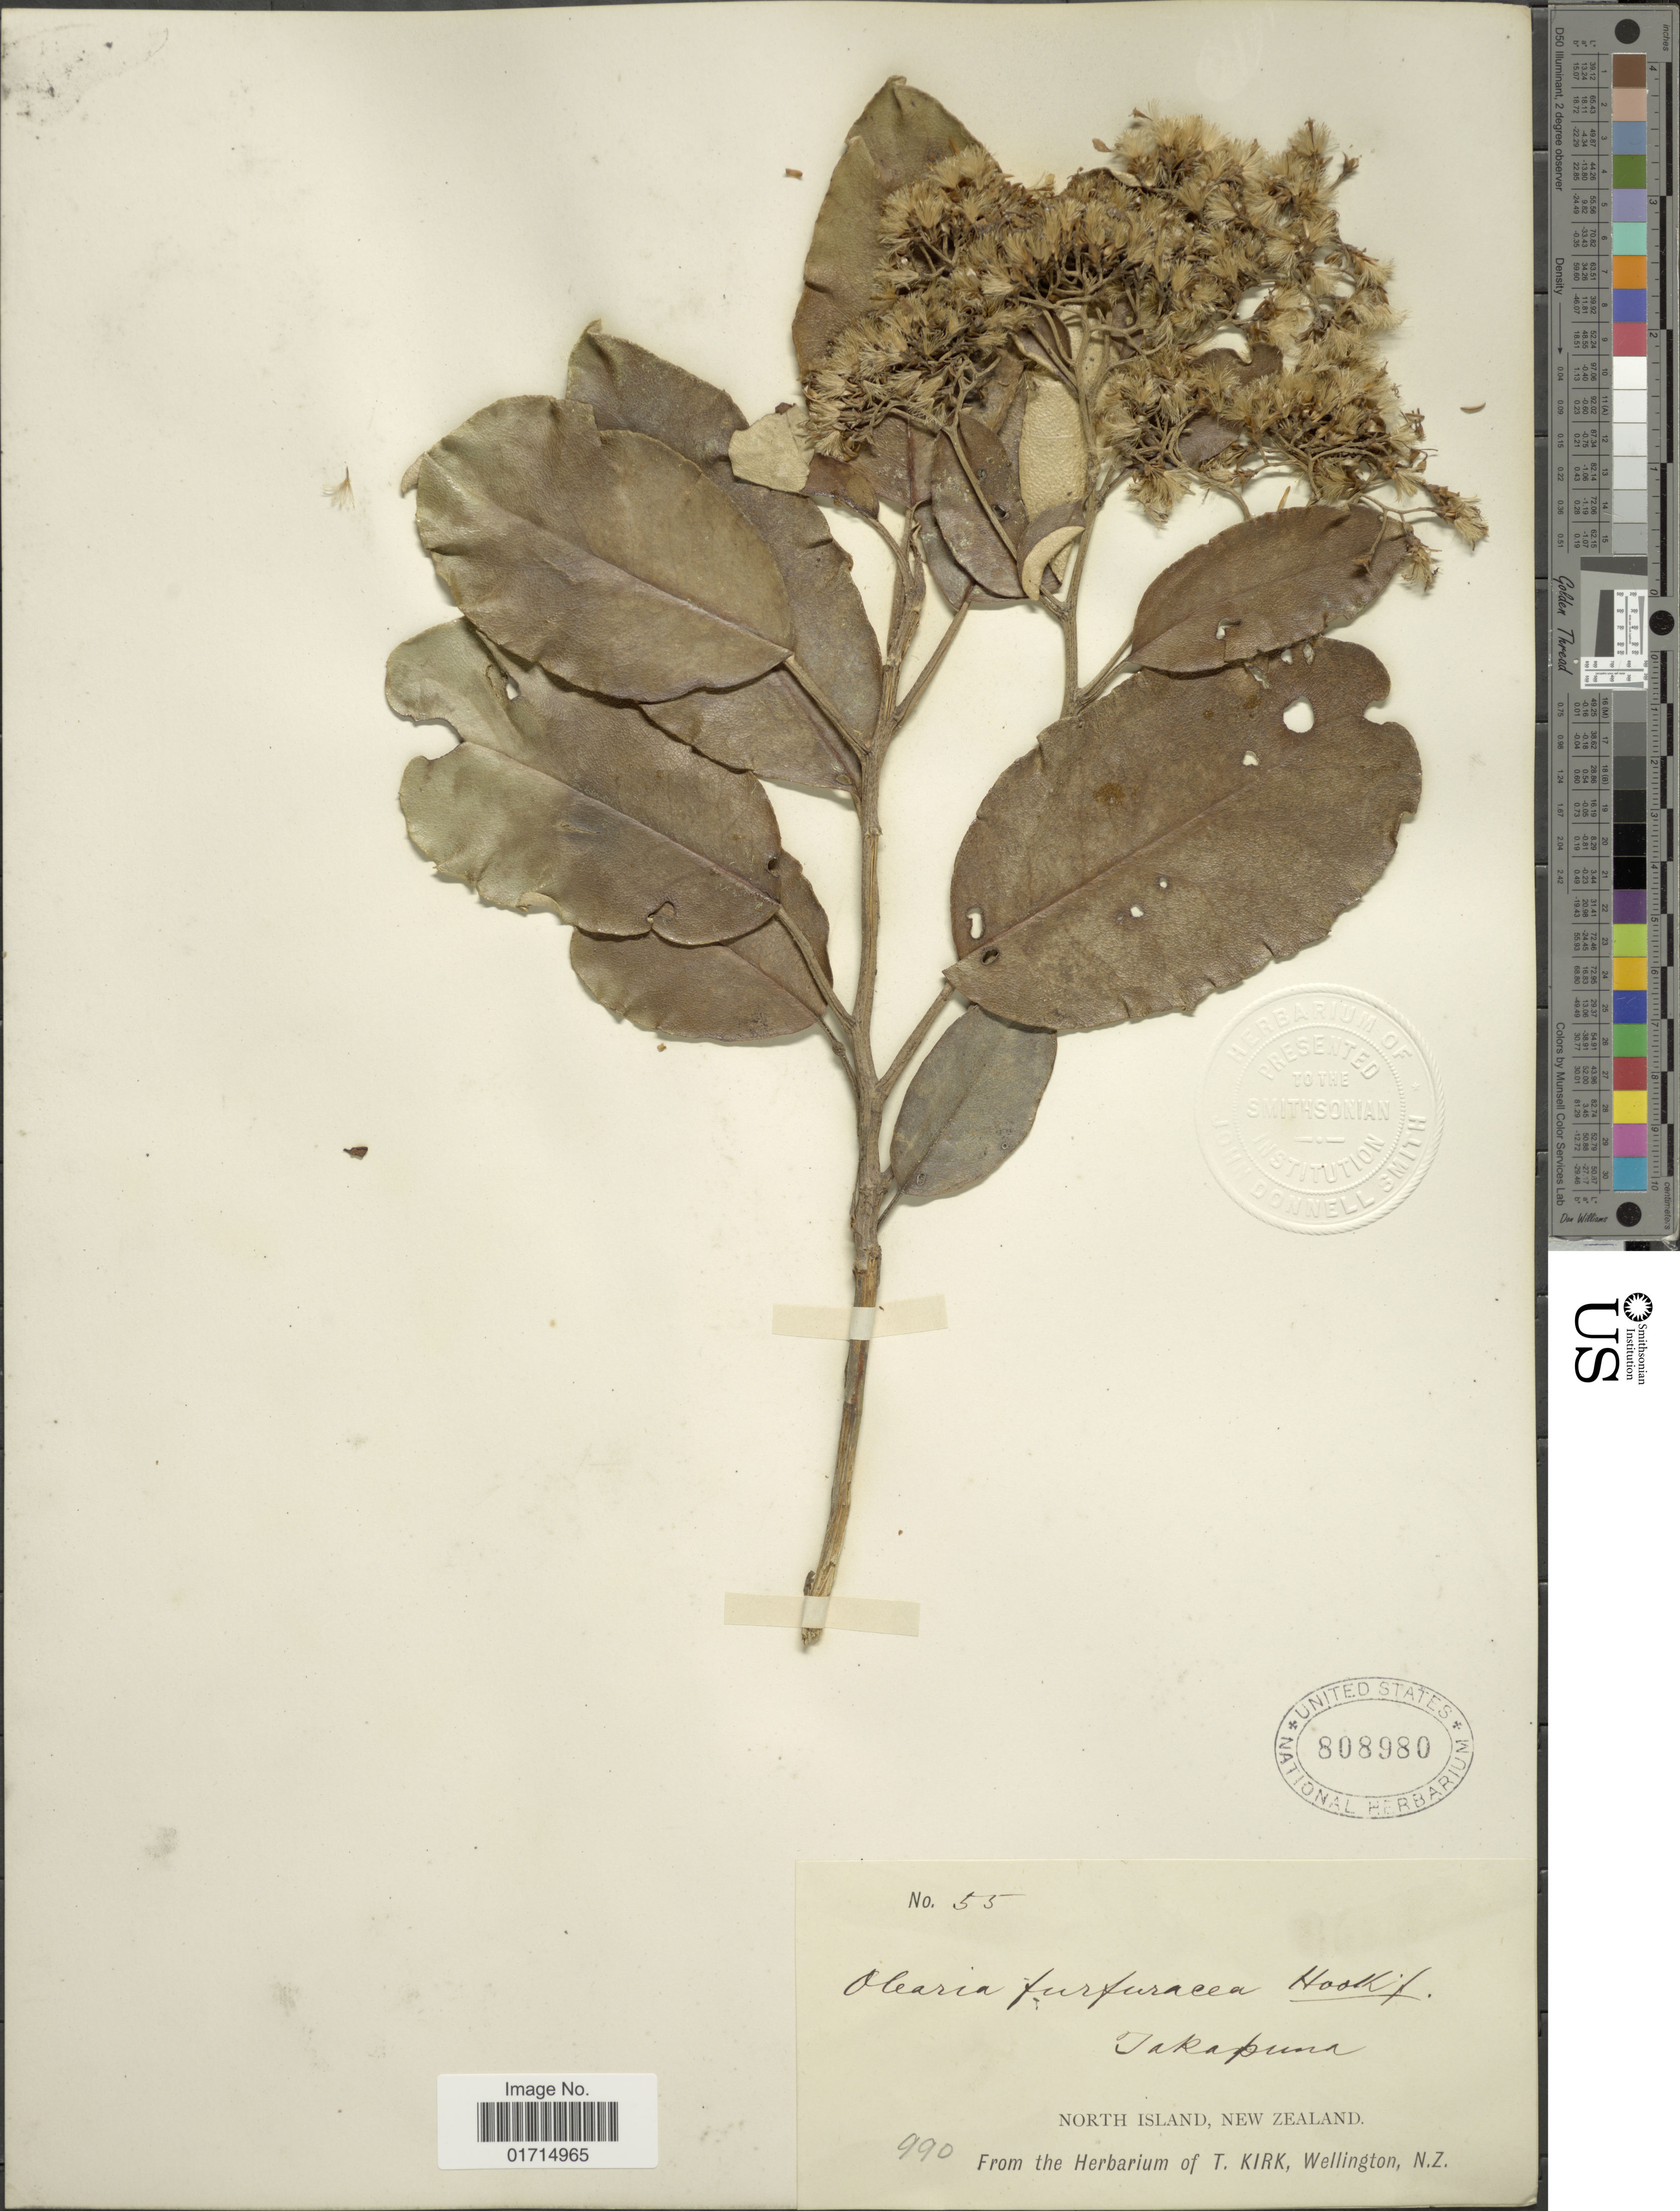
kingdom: Plantae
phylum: Tracheophyta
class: Magnoliopsida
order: Asterales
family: Asteraceae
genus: Olearia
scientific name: Olearia furfuracea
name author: (A. Rich.) Hook. f.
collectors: ex Herb. T. Kirk, Wellington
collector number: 53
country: New Zealand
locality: Takapuna, North Island, New Zealand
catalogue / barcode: US 808980